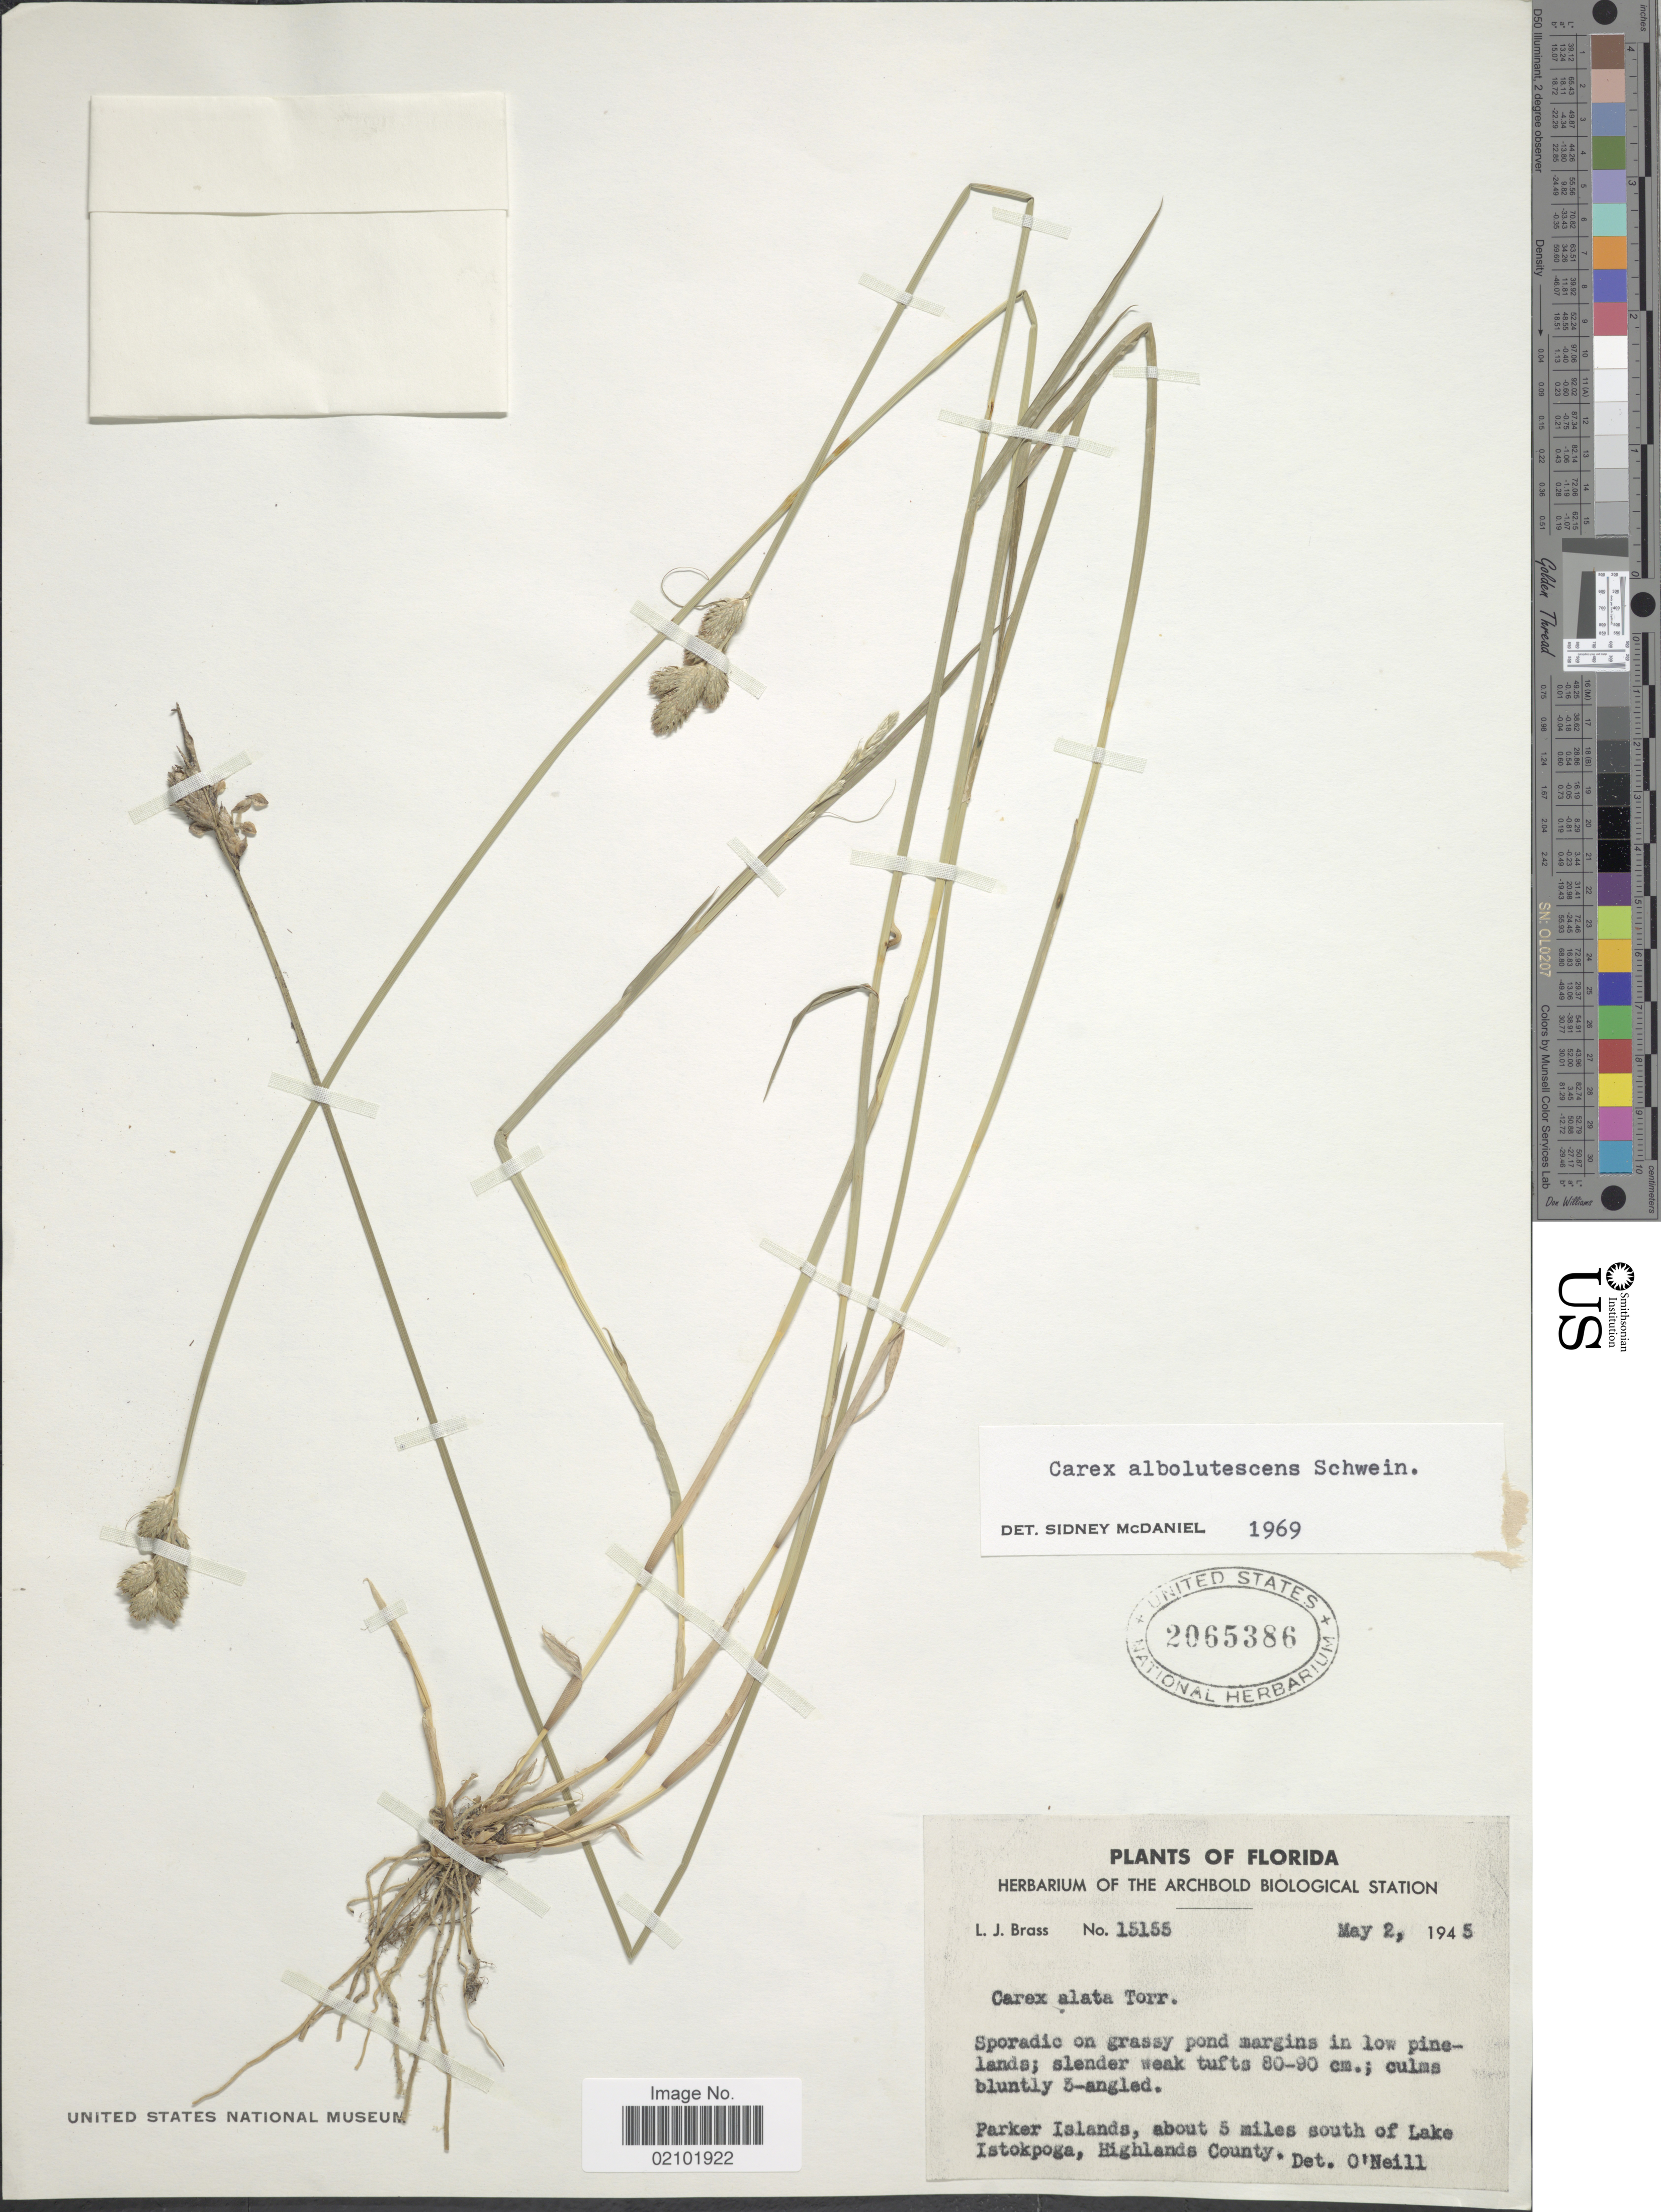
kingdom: Plantae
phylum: Tracheophyta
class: Liliopsida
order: Poales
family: Cyperaceae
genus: Carex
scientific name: Carex albolutescens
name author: Schwein.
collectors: L. J. Brass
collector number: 15155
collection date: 1945-05-02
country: United States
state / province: Florida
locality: Parker Islands, about 5 miles south of Lake Istokpoga, Highlands County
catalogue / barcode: US 2065386